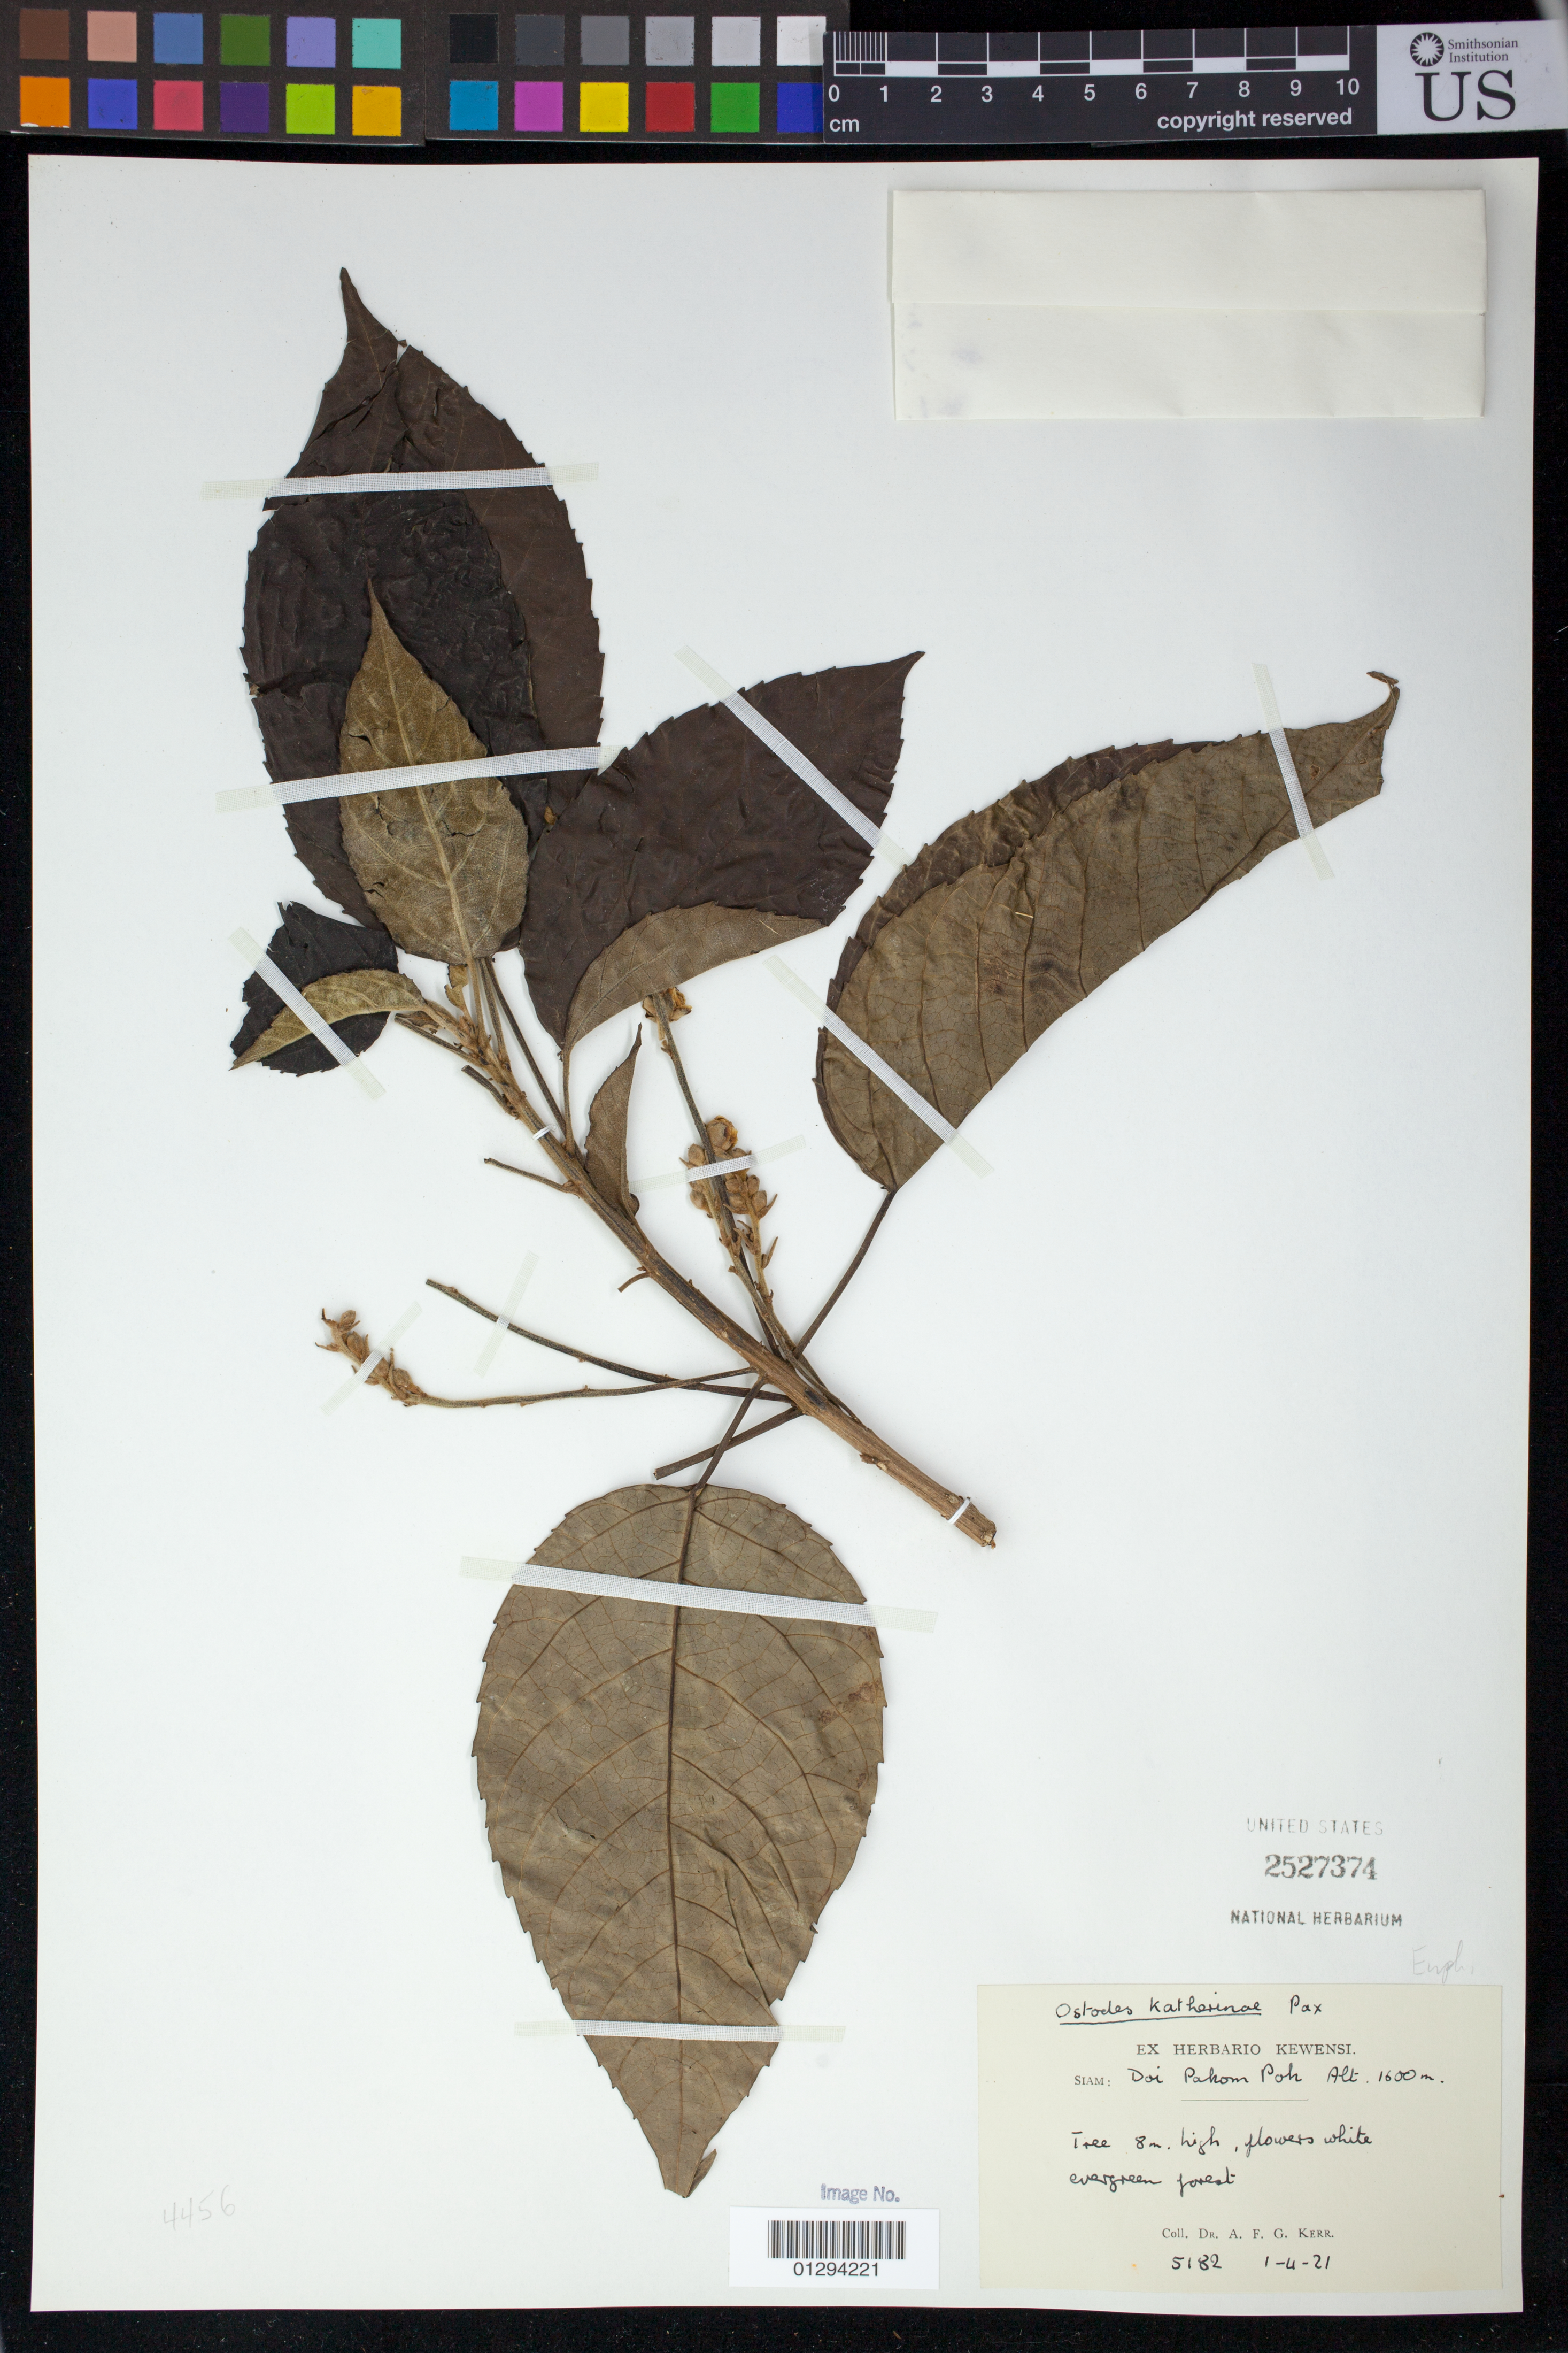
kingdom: Plantae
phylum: Tracheophyta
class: Magnoliopsida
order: Malpighiales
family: Euphorbiaceae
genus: Ostodes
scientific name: Ostodes katharinae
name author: Pax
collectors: A. F. G. Kerr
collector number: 5182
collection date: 1921-04-01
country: Thailand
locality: Doi Pahom Pok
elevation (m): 1600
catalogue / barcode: US 2527374